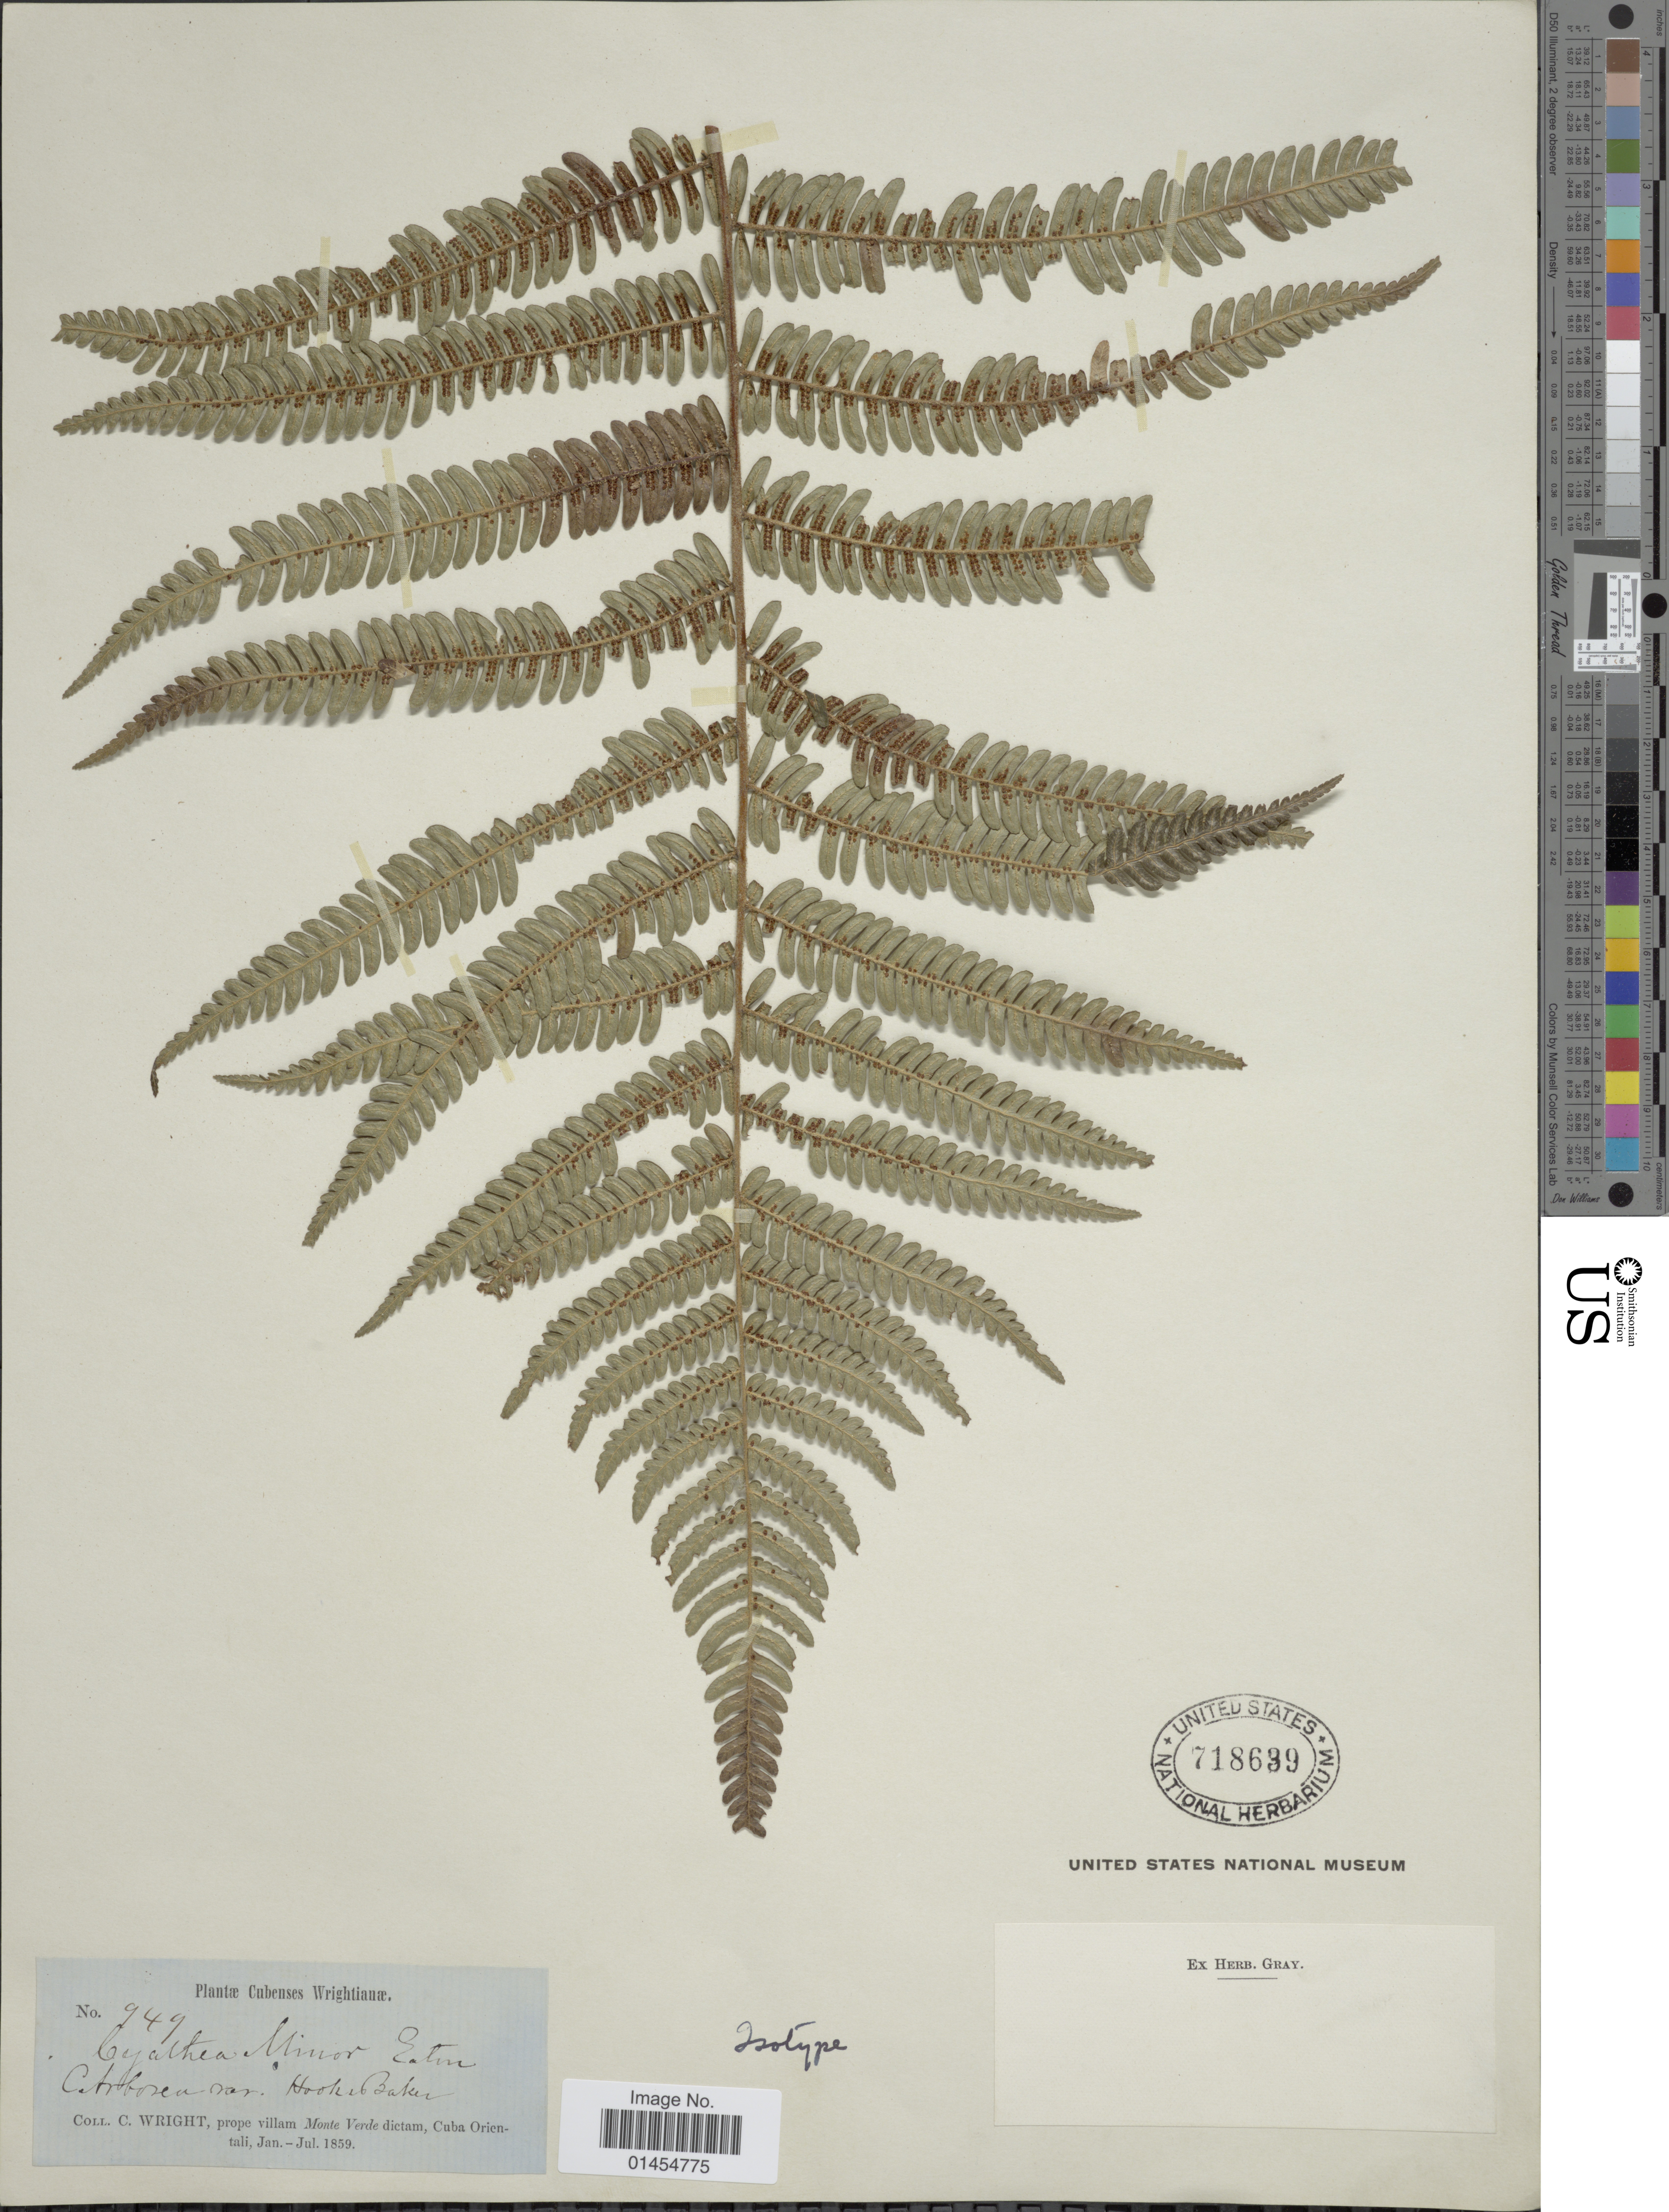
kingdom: Plantae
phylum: Tracheophyta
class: Polypodiopsida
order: Cyatheales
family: Cyatheaceae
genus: Alsophila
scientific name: Alsophila minor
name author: (D.C. Eaton) R.M. Tryon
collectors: C. Wright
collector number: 949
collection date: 1859-01/1859-07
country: Cuba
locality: Prope villam Monte Verde dictam, Cuba Orientali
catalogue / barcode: US 718639